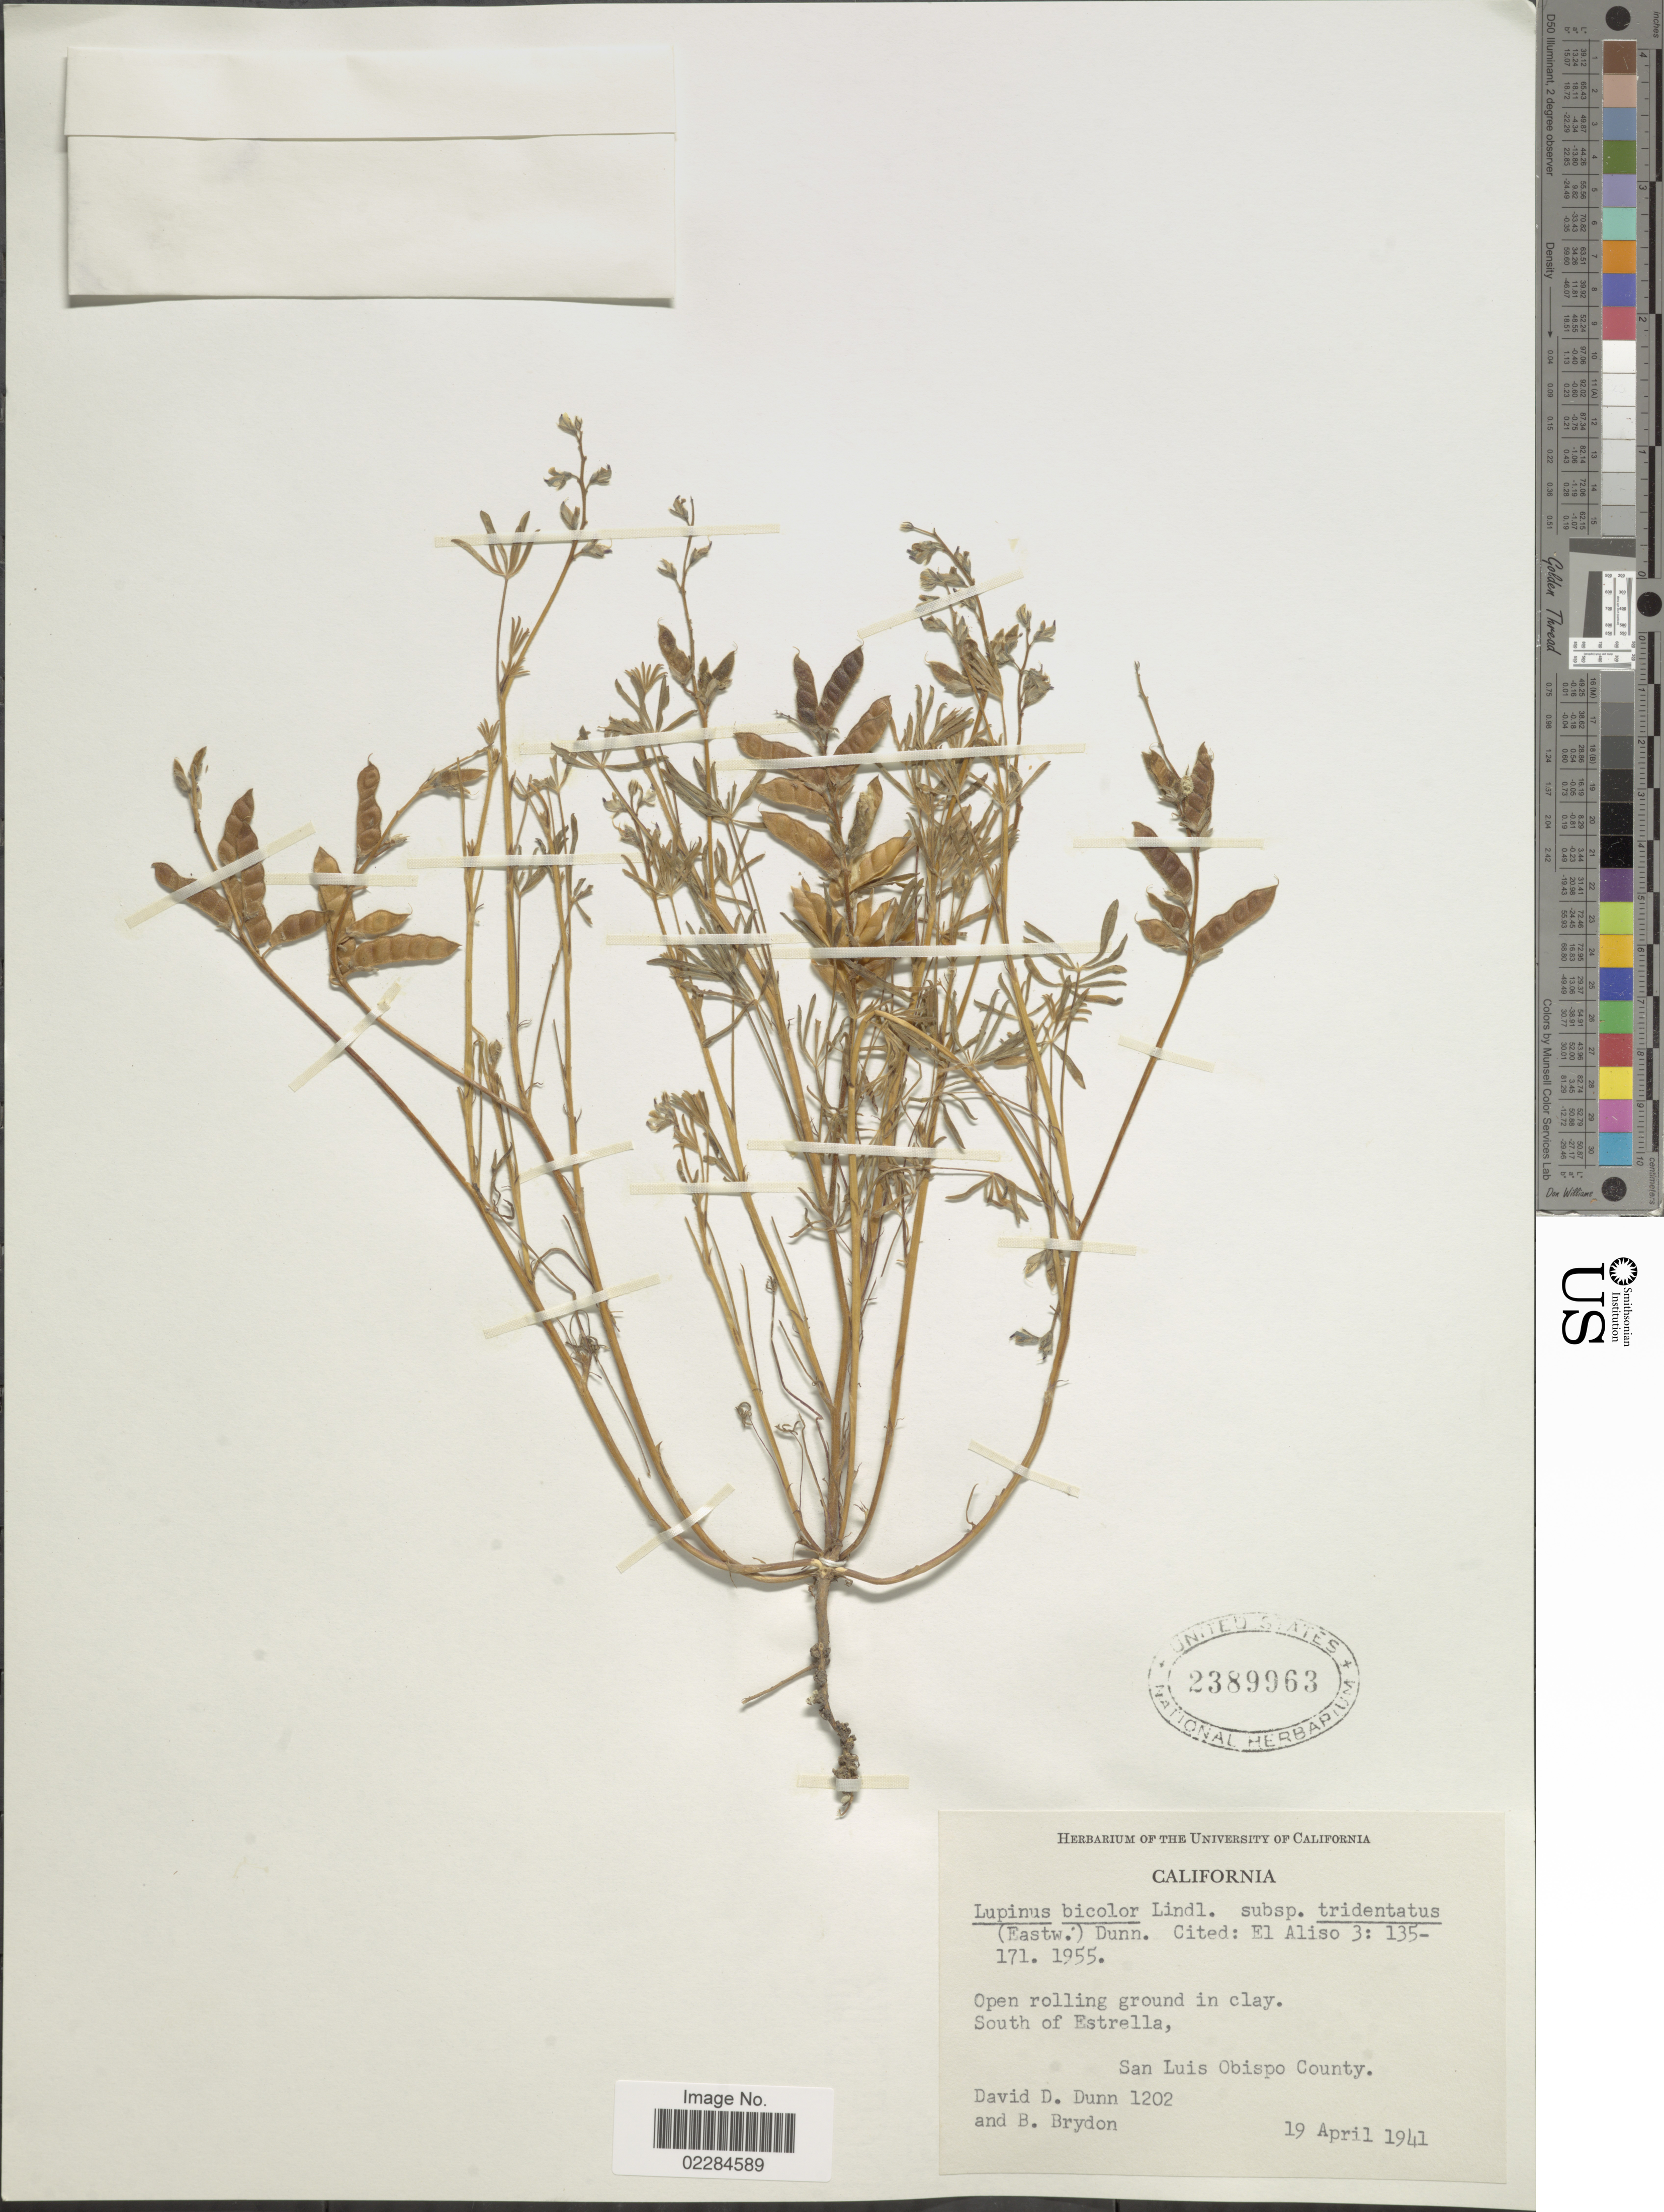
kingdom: Plantae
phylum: Tracheophyta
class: Magnoliopsida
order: Fabales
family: Fabaceae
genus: Lupinus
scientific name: Lupinus bicolor var. tridentatus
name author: Lindl.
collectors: D. D. Dunn & B. Brydon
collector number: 1202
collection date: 1941-04-19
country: United States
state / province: California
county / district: San Luis Obispo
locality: Open rolling ground in clay. South of Estrella, San Luis Obispo County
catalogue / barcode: US 2389963